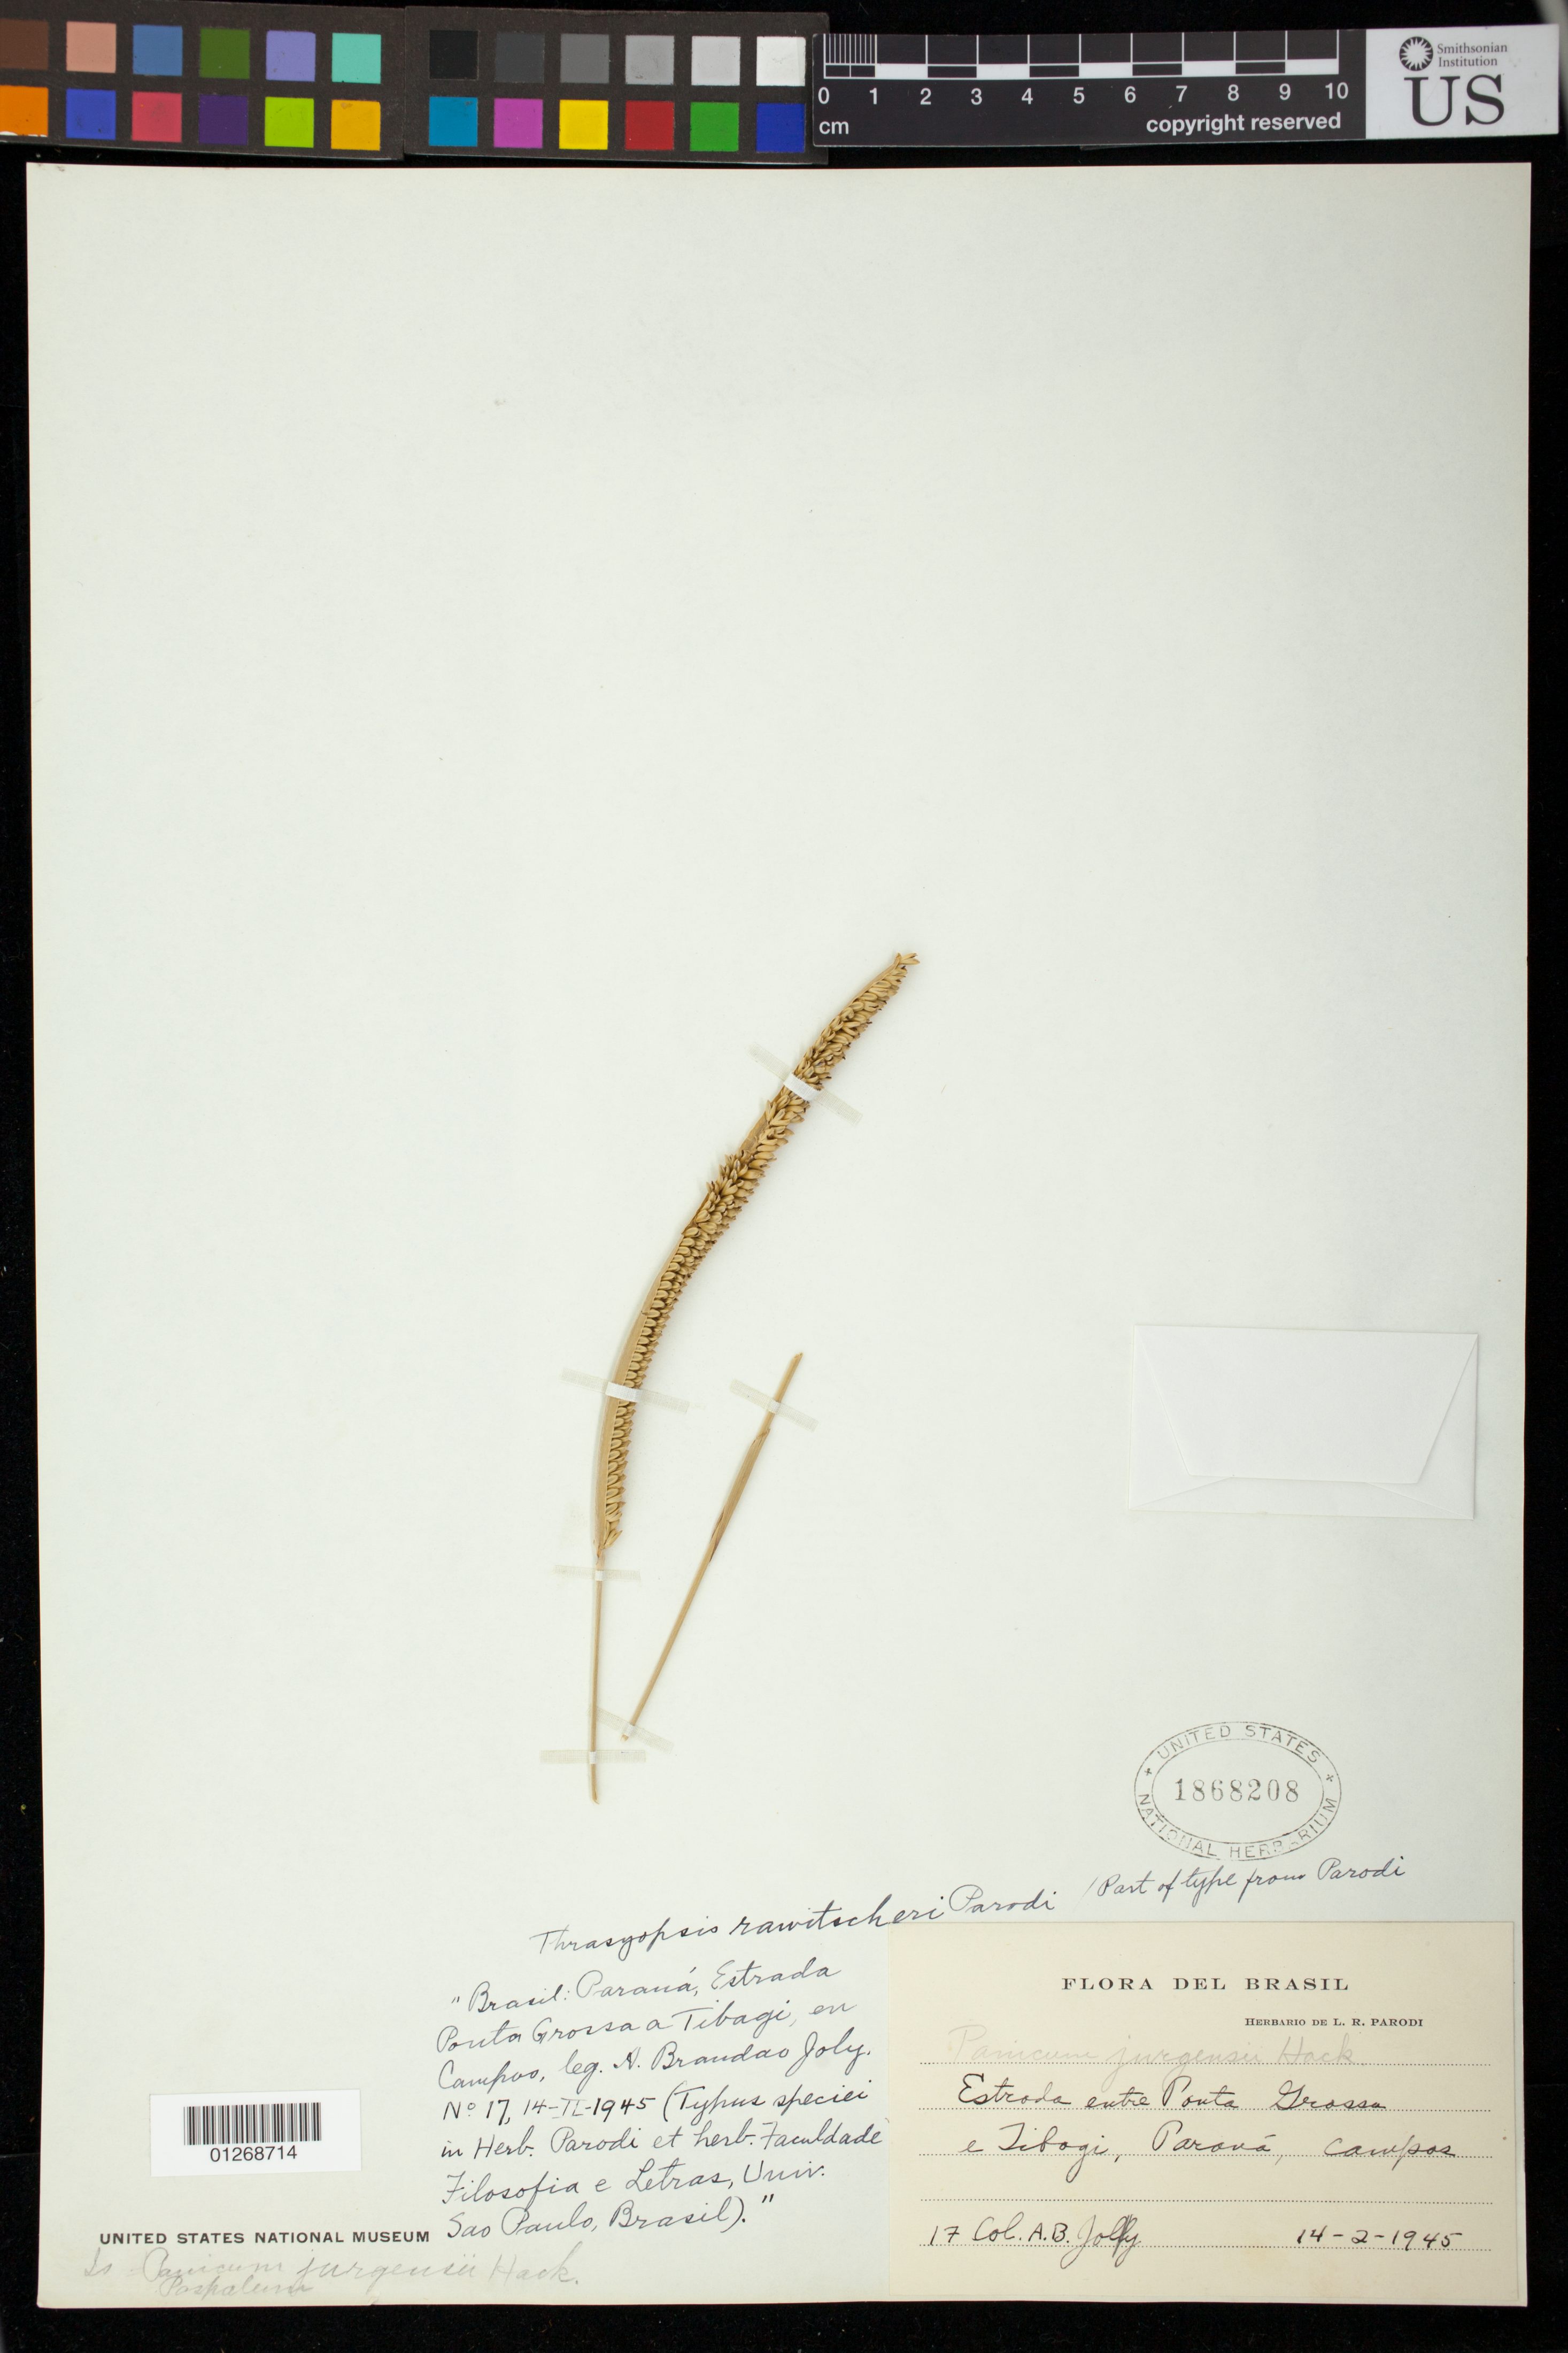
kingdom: Plantae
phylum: Tracheophyta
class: Liliopsida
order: Poales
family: Poaceae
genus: Thrasyopsis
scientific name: Thrasyopsis rawitscheri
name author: Parodi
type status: Isotype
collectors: A. Joly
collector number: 17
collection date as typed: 14 - 2 - 1945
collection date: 1945-02-14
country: Brazil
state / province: Paraná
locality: Estrada entre Ponta Grossa e Tibogi, Paraná, campos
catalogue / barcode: US 1868208